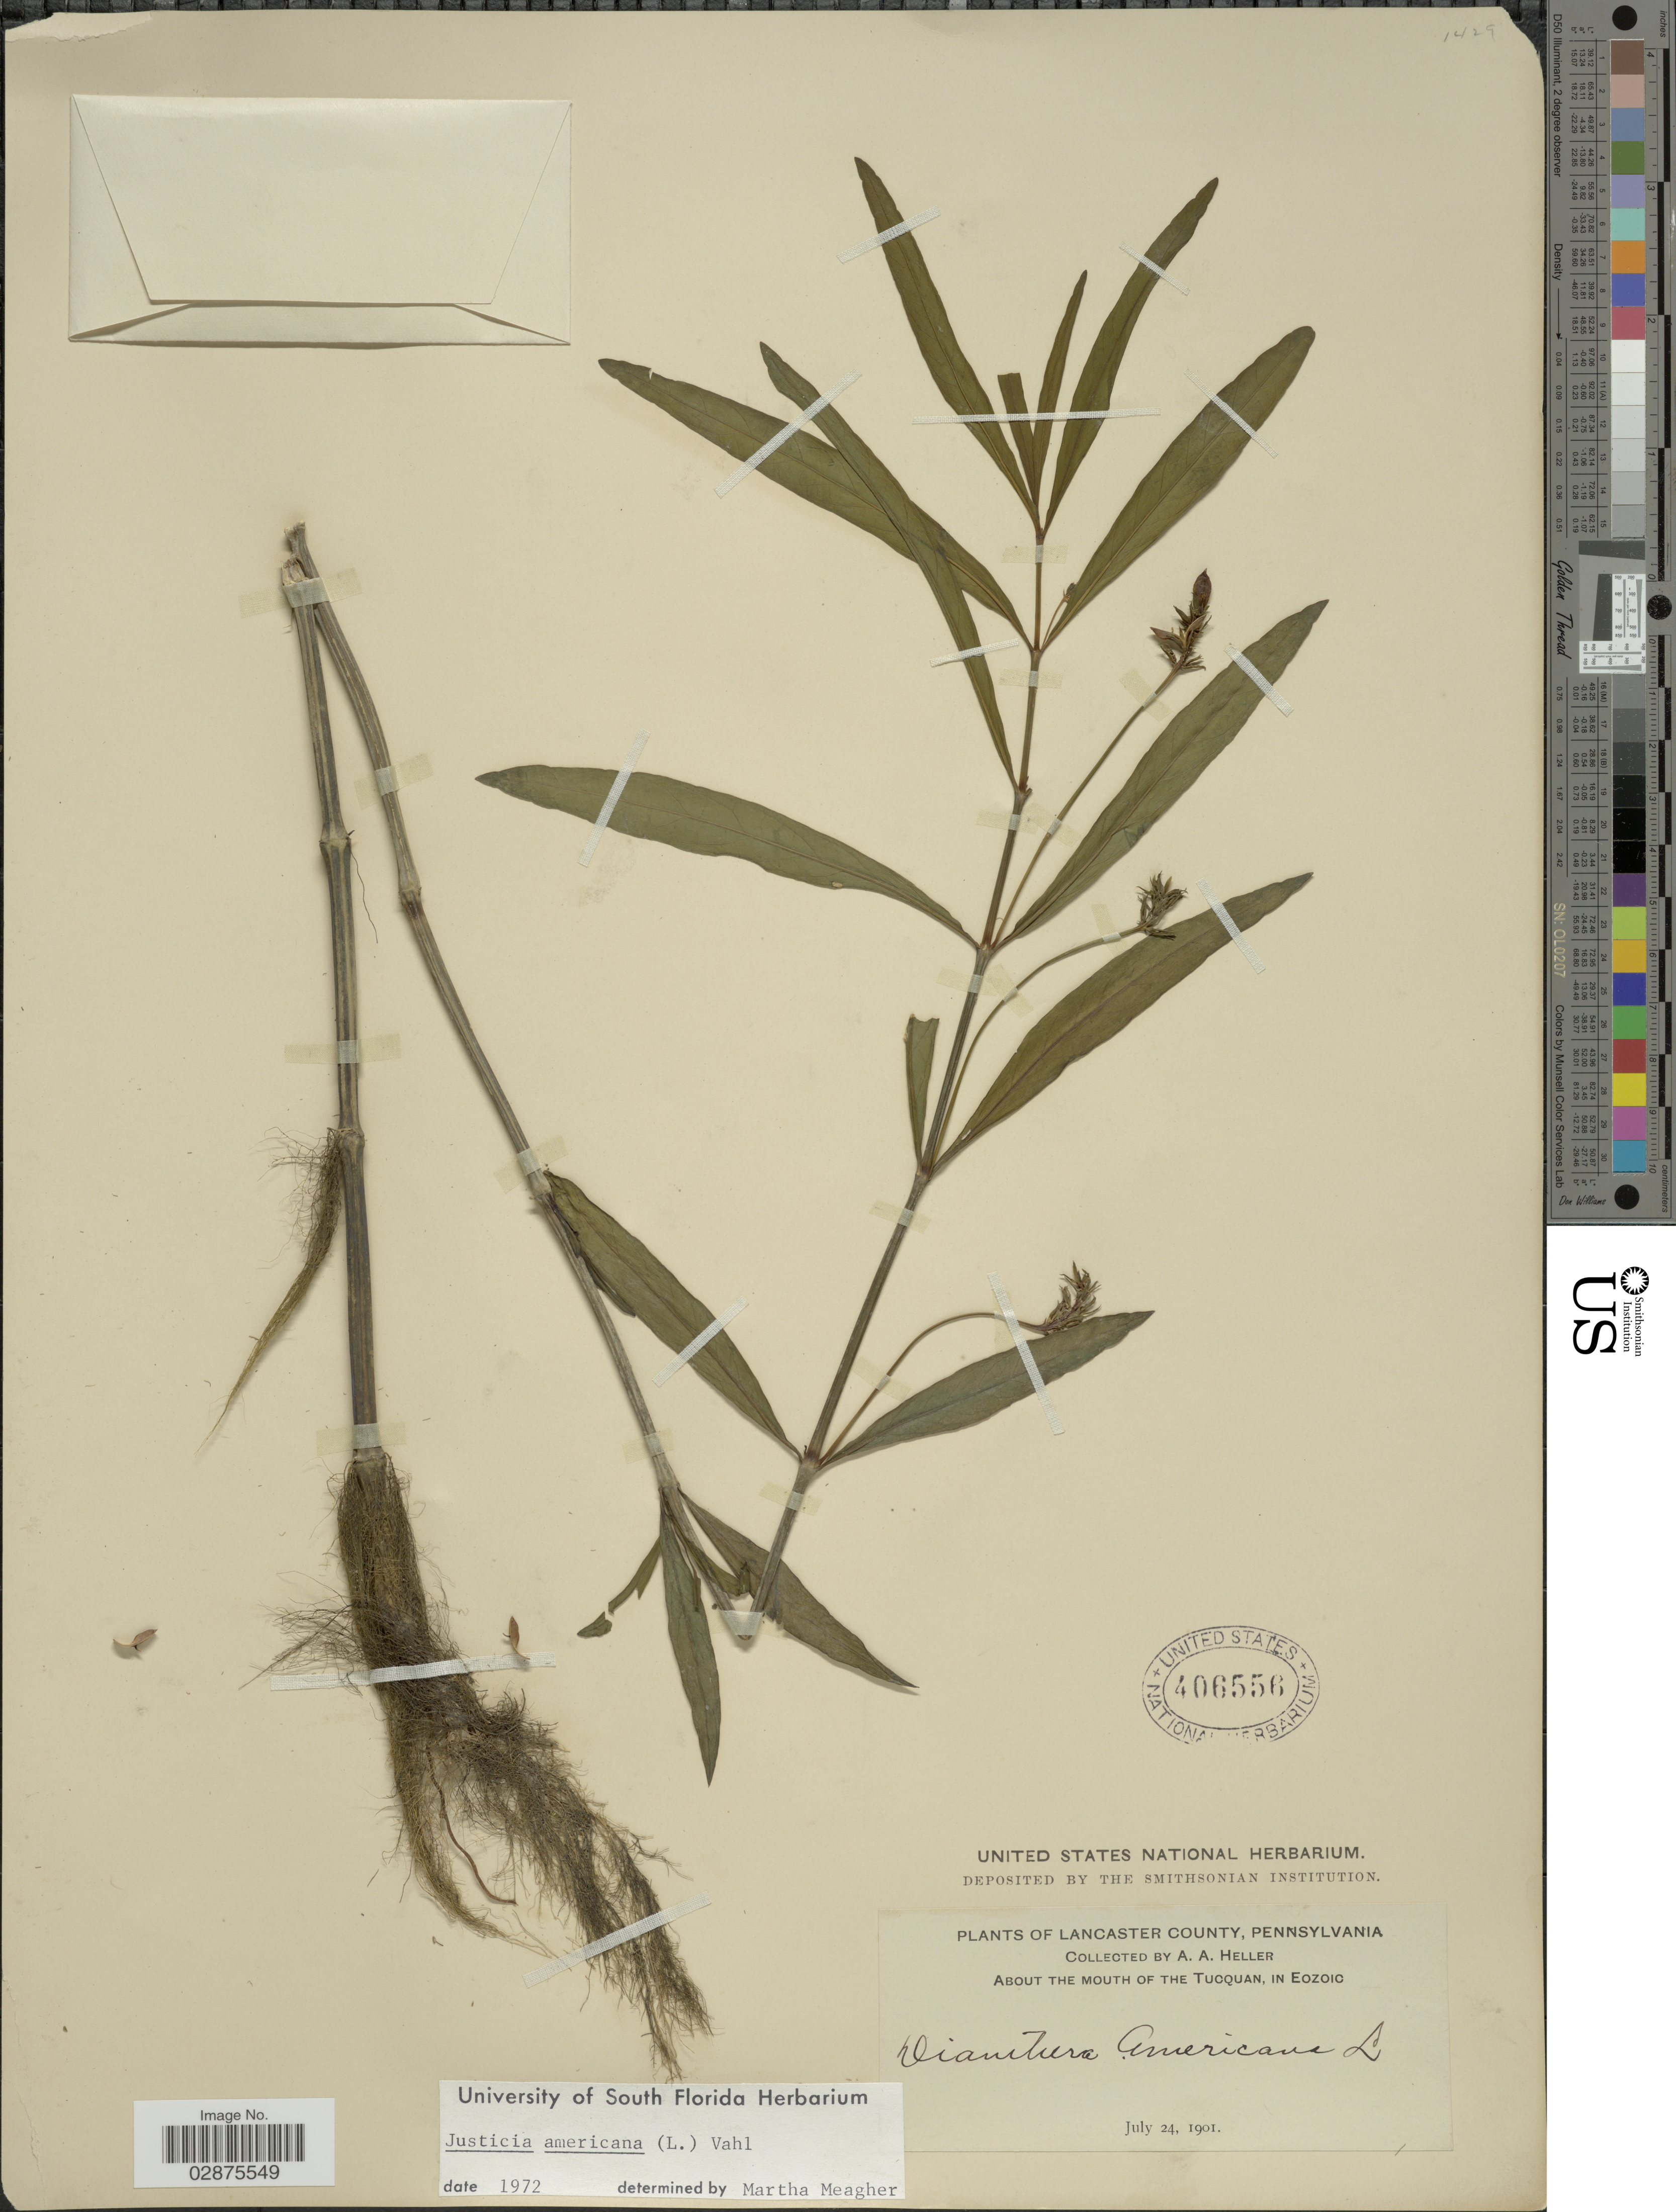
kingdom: Plantae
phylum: Tracheophyta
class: Magnoliopsida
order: Lamiales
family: Acanthaceae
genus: Justicia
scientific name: Justicia americana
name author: (L.) Vahl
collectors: A. A. Heller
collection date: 1901-07-24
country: United States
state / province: Pennsylvania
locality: Lancaster County. About the mouth of the Tucquan, in Eozoic.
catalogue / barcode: US 406556